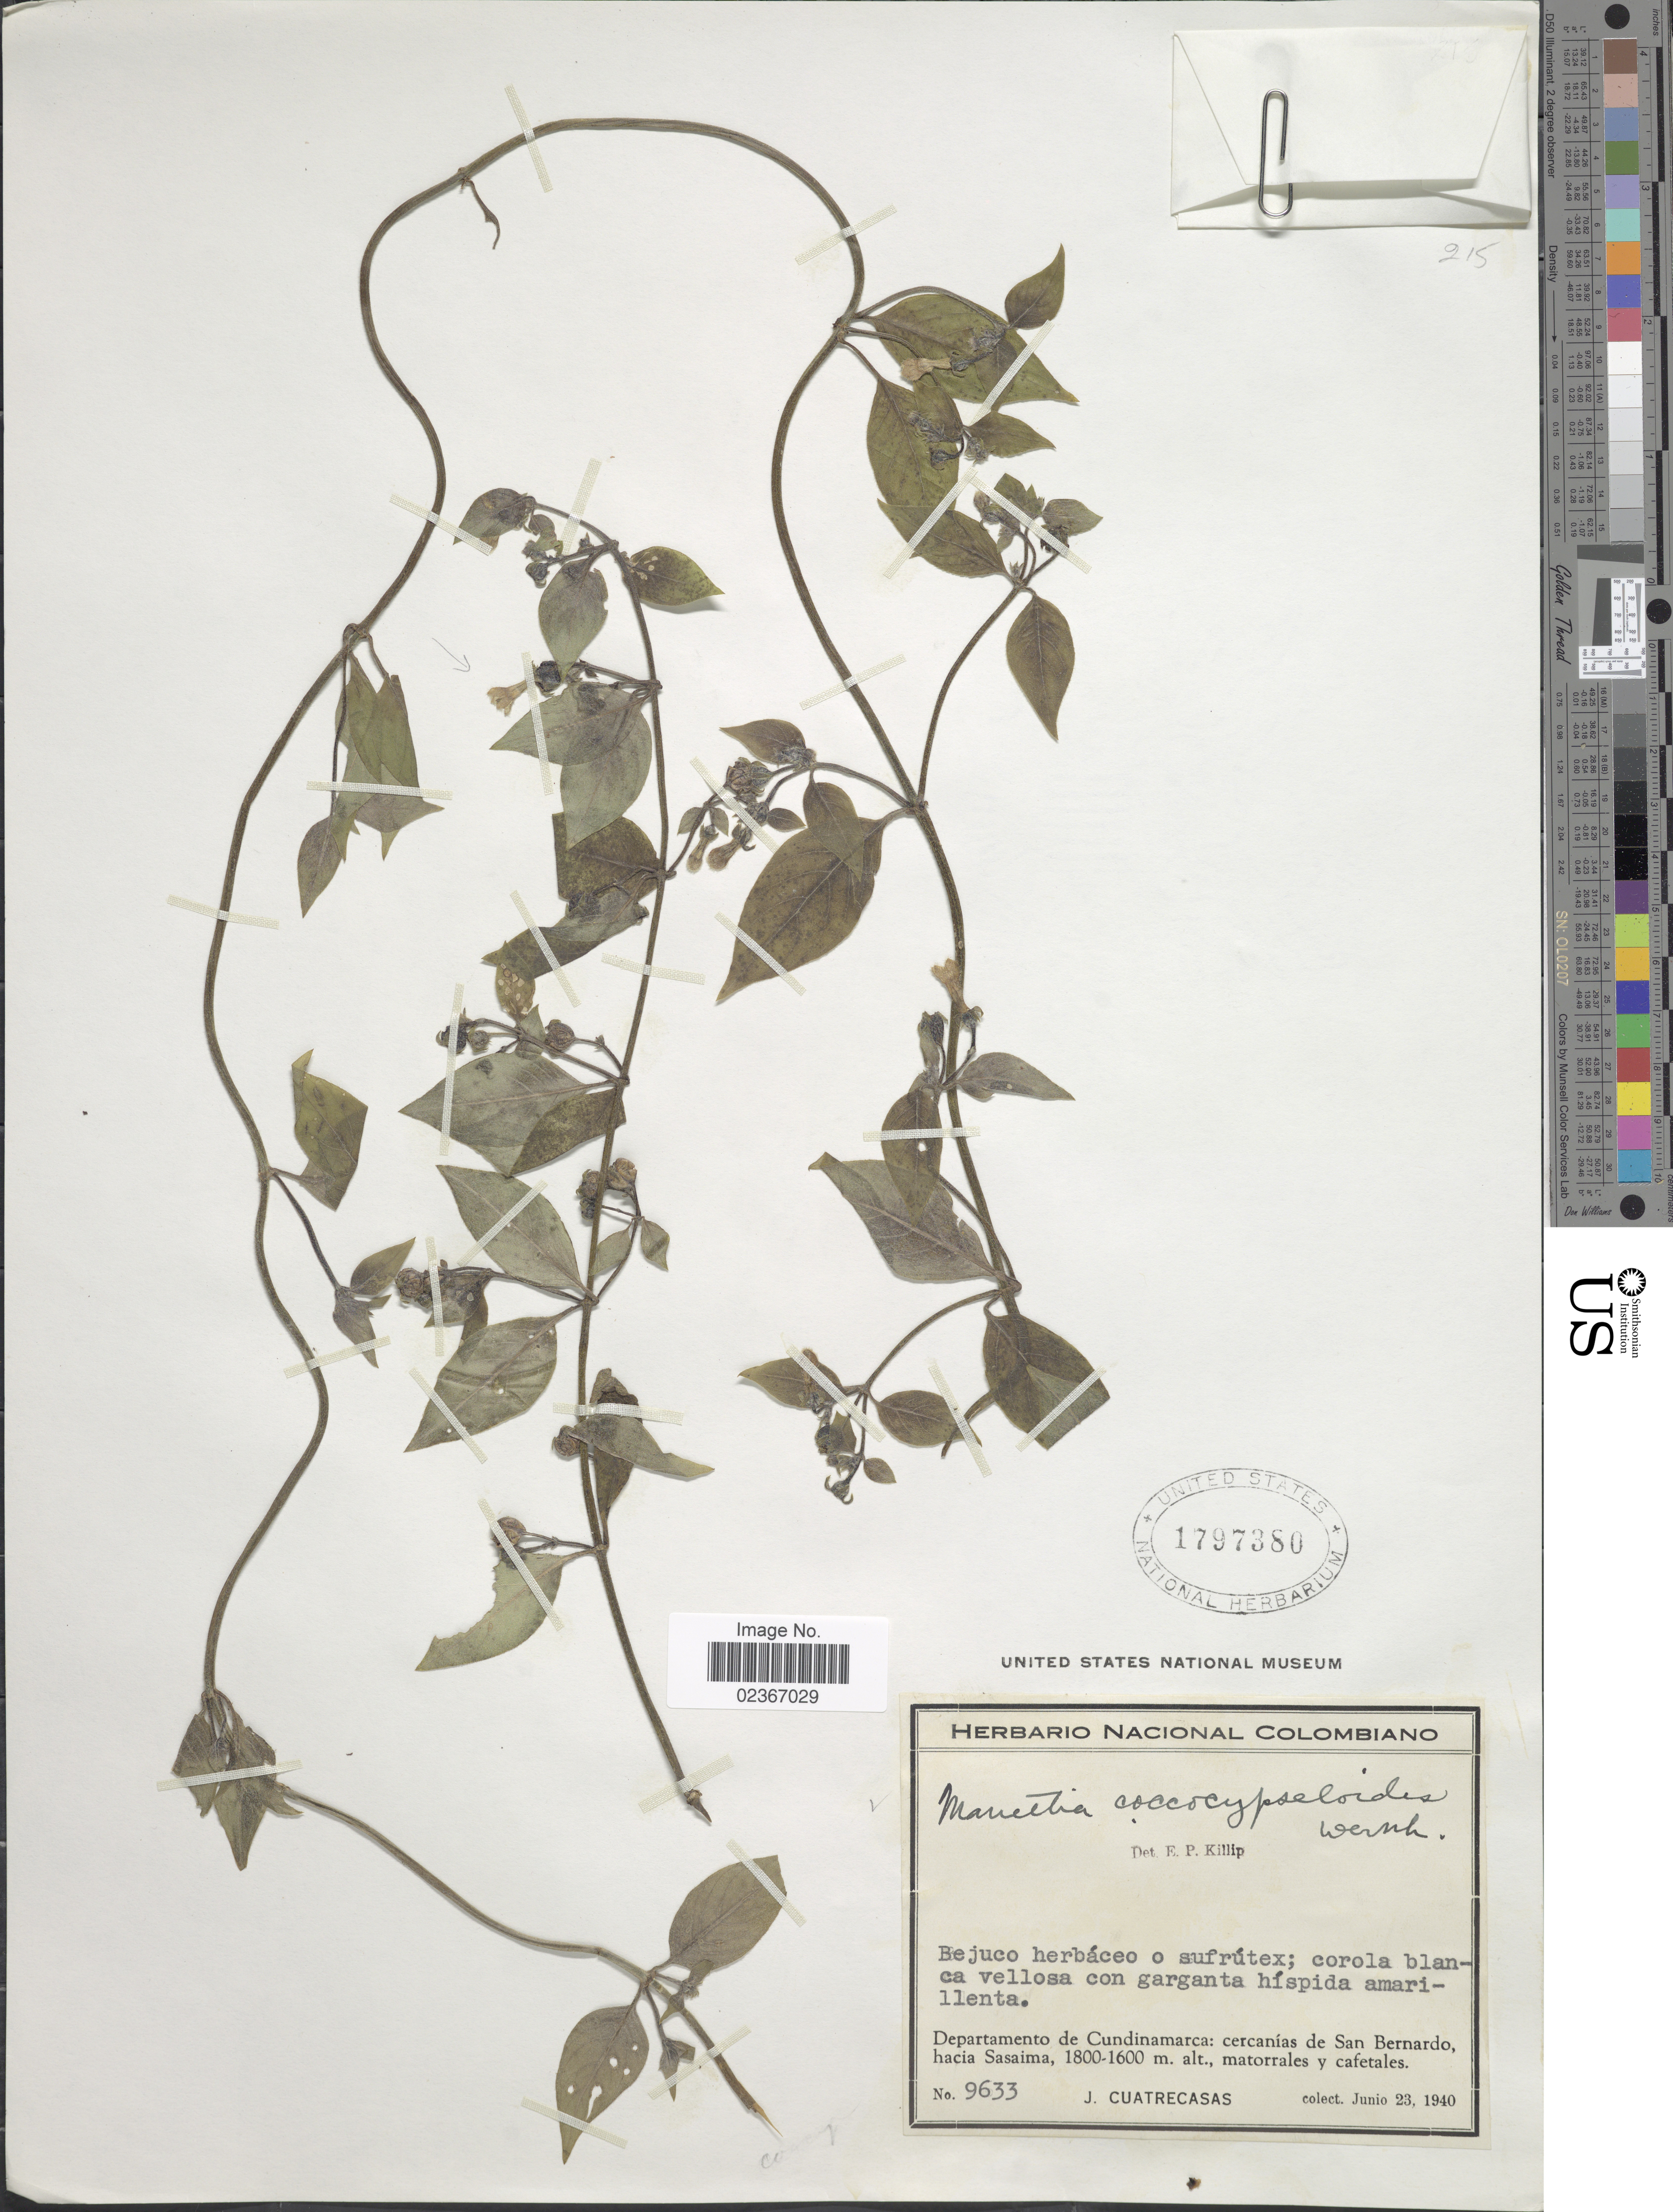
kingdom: Plantae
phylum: Tracheophyta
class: Magnoliopsida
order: Gentianales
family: Rubiaceae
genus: Manettia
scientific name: Manettia locuples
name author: Standl. ex Steyerm.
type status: Isotype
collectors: J. Cuatrecasas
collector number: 9633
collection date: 1940-06-23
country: Colombia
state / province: Cundinamarca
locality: Departamento de Cundinamarca: cercanias de San Bernardo, hacia Sasaima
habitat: matorrales y cafetales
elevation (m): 1600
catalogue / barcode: US 1797380